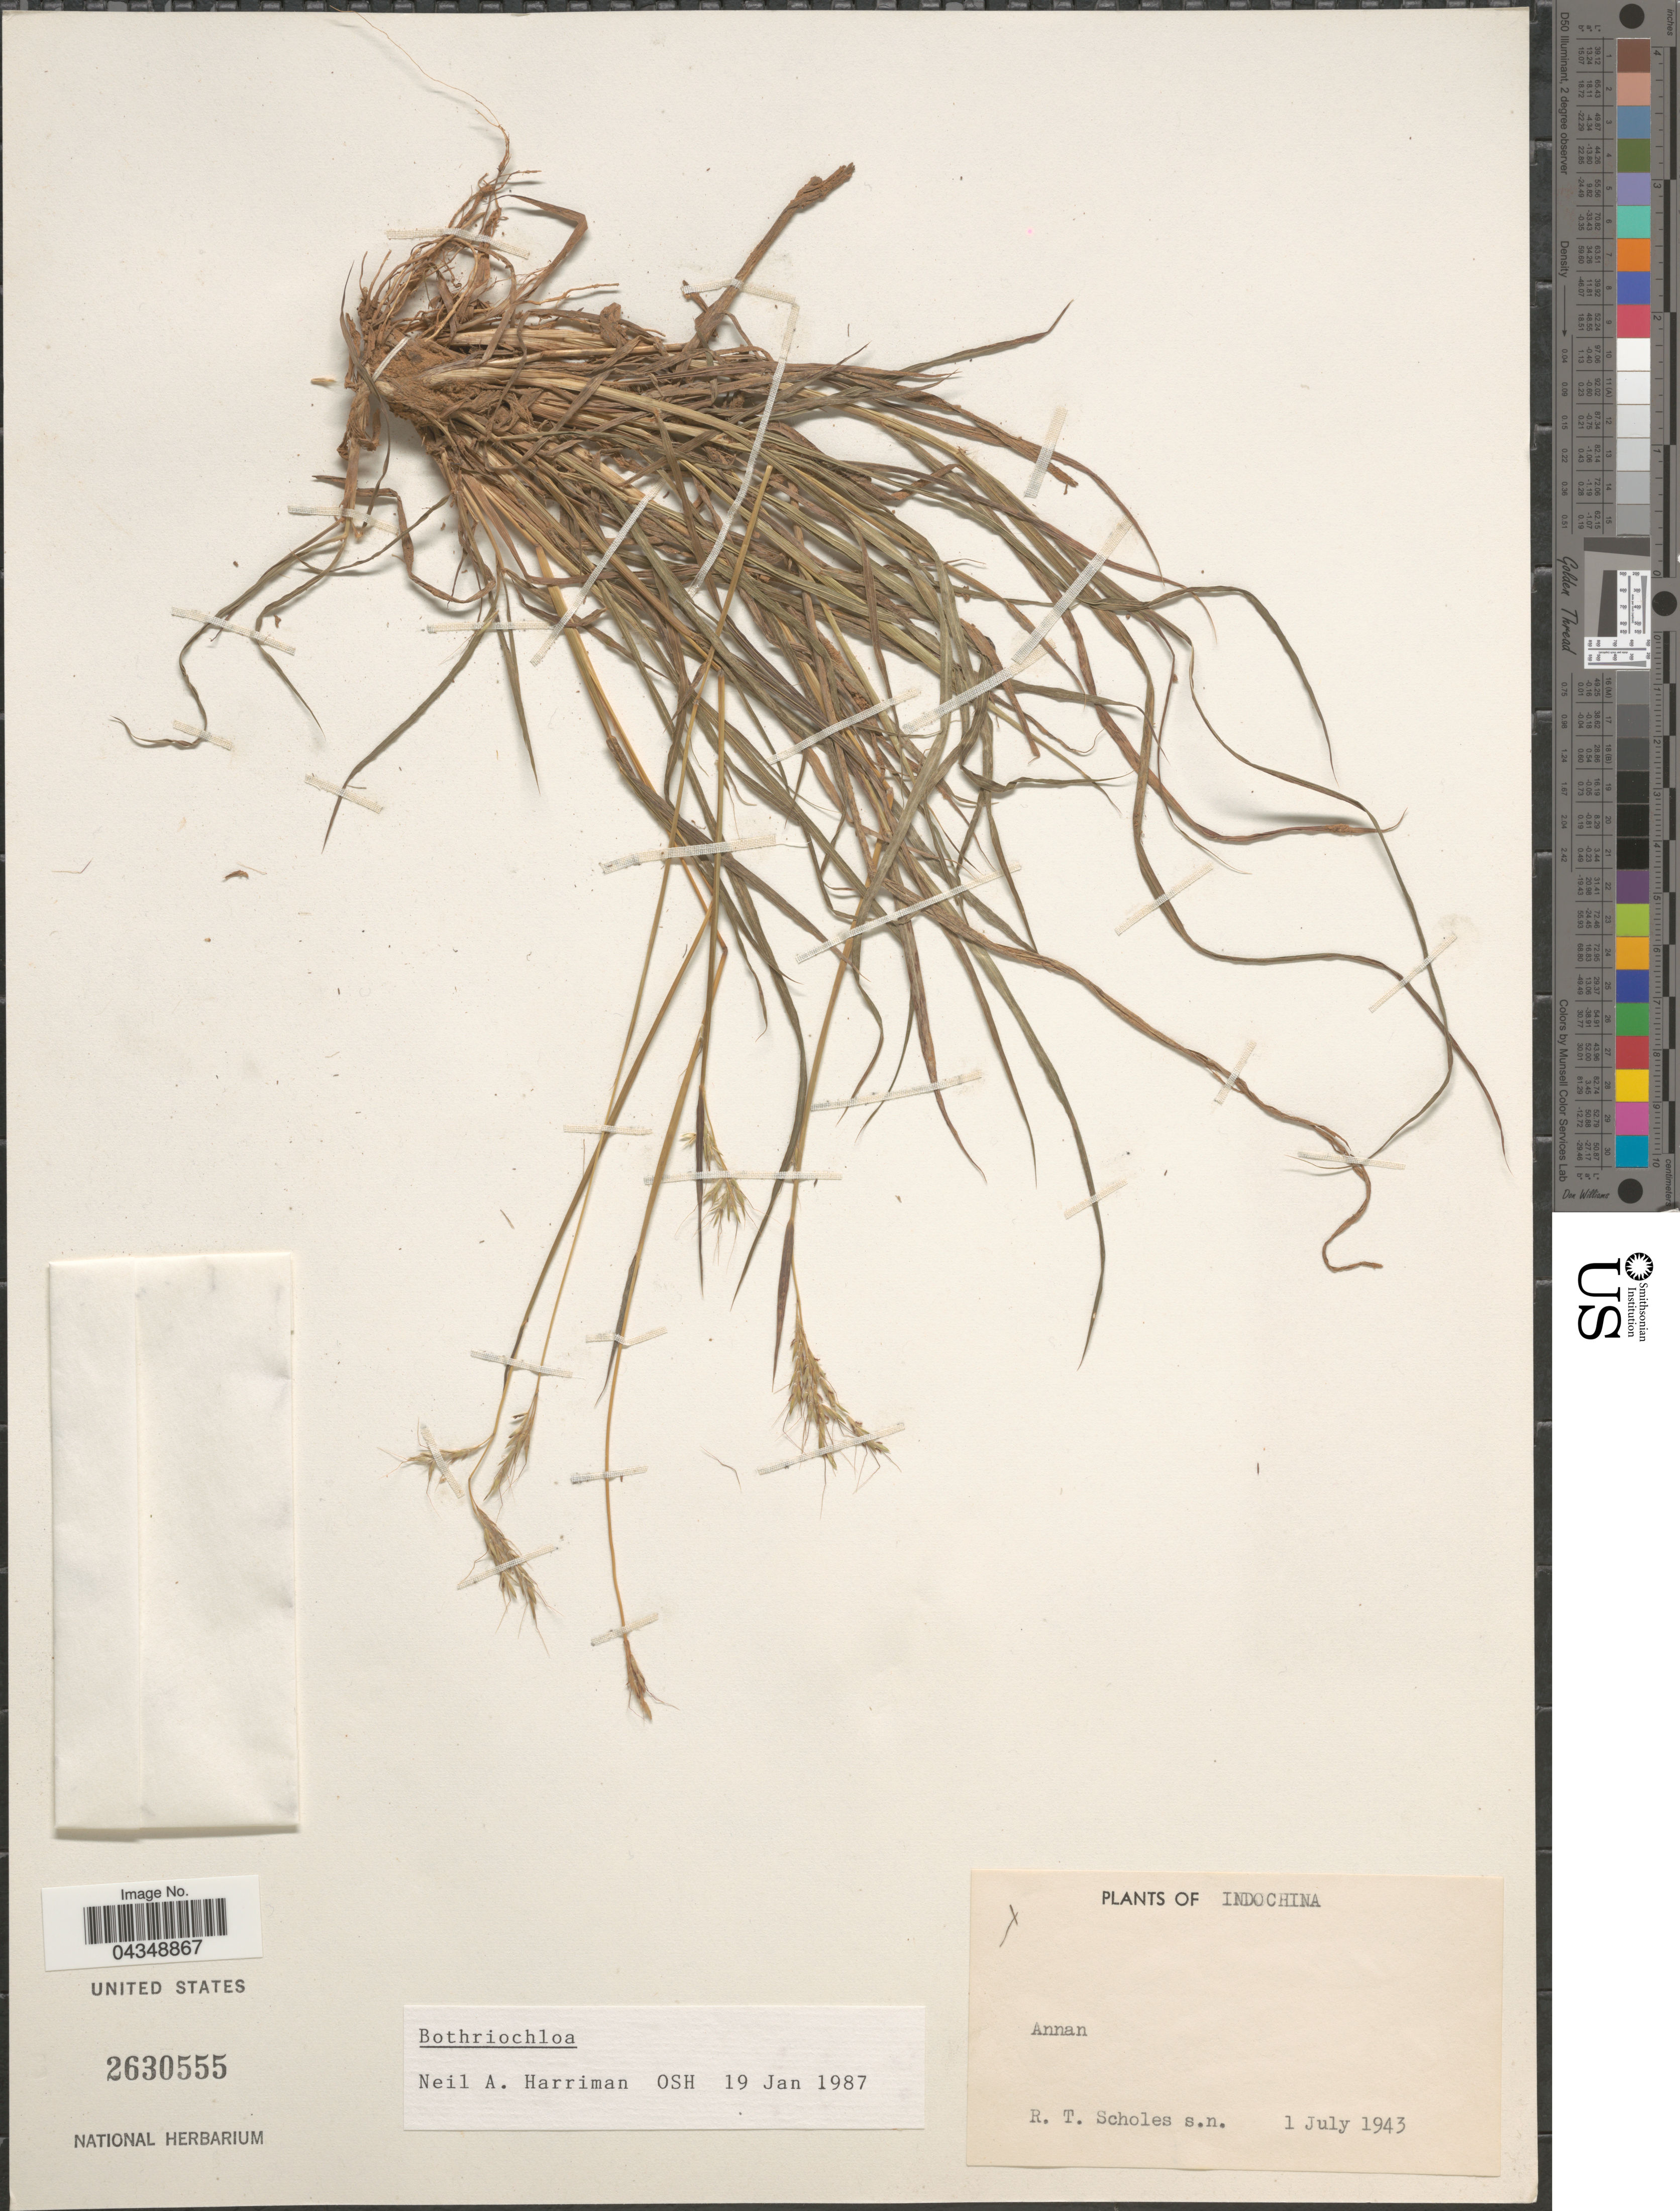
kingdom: Plantae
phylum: Tracheophyta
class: Liliopsida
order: Poales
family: Poaceae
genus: Bothriochloa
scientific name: Bothriochloa sp.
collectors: R. Scholes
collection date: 1943-07-01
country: Vietnam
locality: IndoChina. Annan.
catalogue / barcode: US 2630555